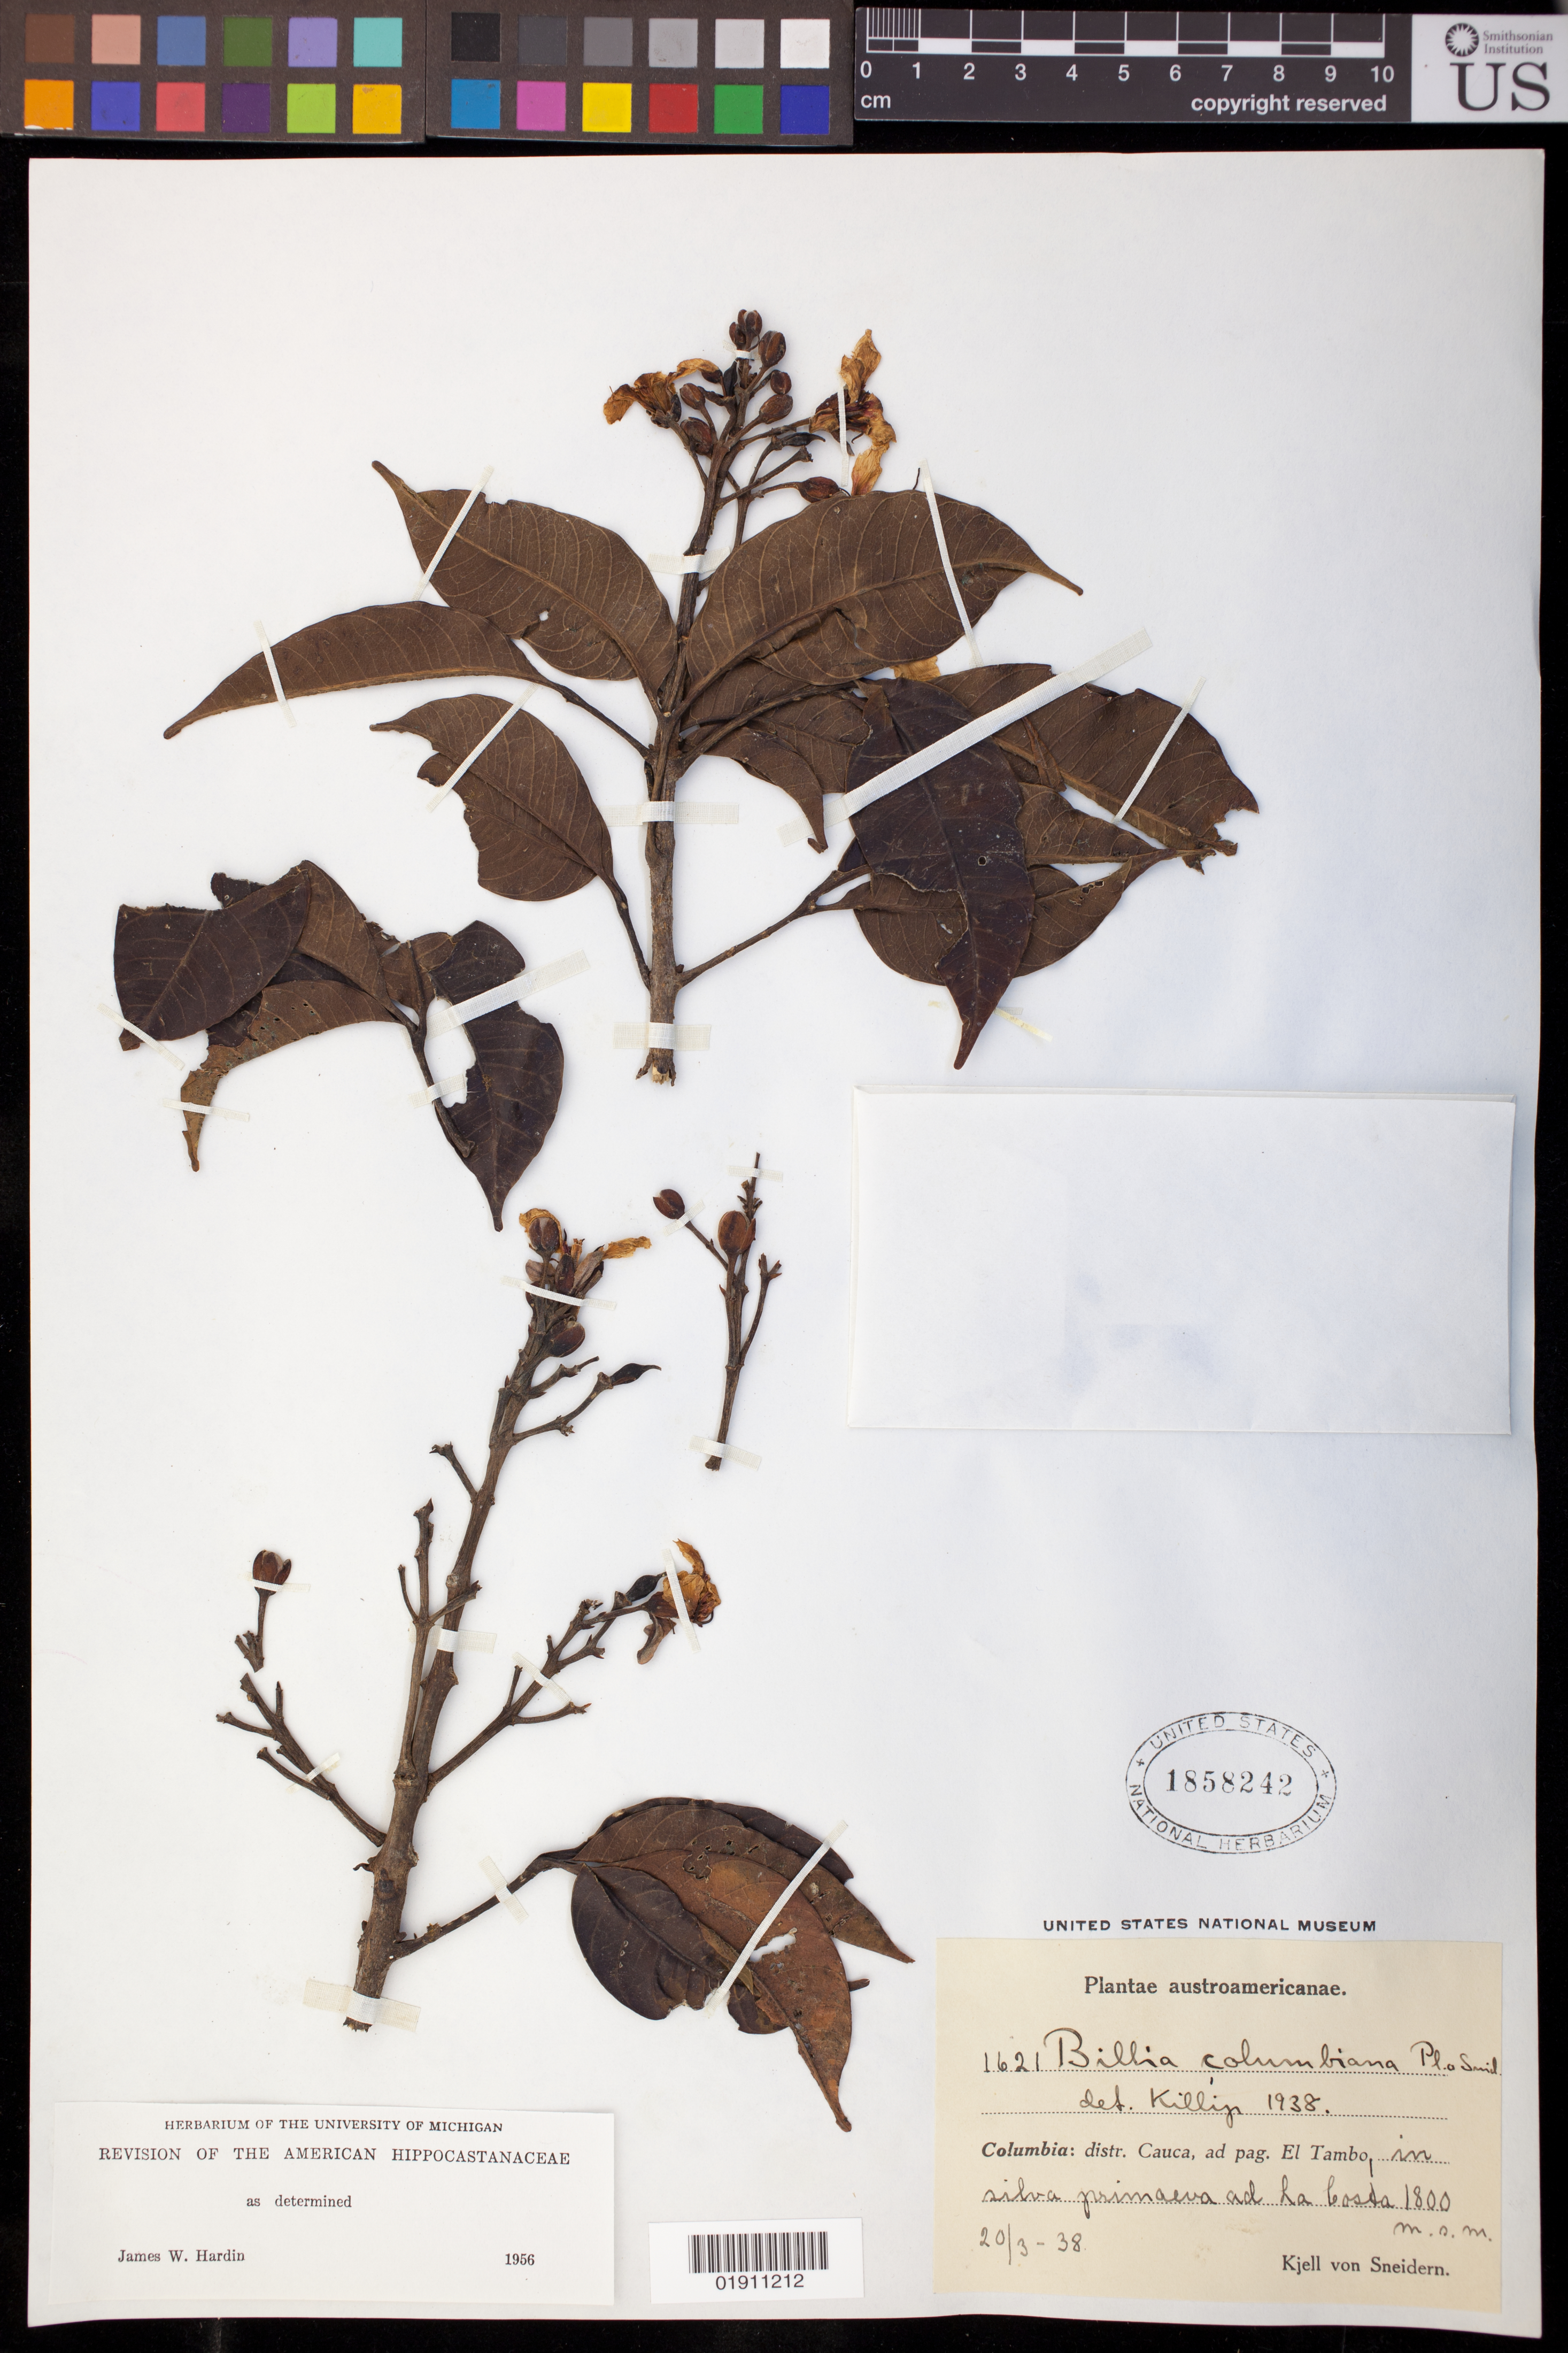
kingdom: Plantae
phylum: Tracheophyta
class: Magnoliopsida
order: Sapindales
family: Sapindaceae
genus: Billia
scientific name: Billia rosea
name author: (Planch. & Linden) C. Ulloa & P.M. Jørg.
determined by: Acevedo-Rodríguez, P., (BOT), Smithsonian Institution - National Museum of Natural History (UNITED STATES)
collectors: K. von Sneidern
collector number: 1621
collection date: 1938-03-20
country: Colombia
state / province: Cauca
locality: ad pag. El Tambo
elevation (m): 1800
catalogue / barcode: US 1858242